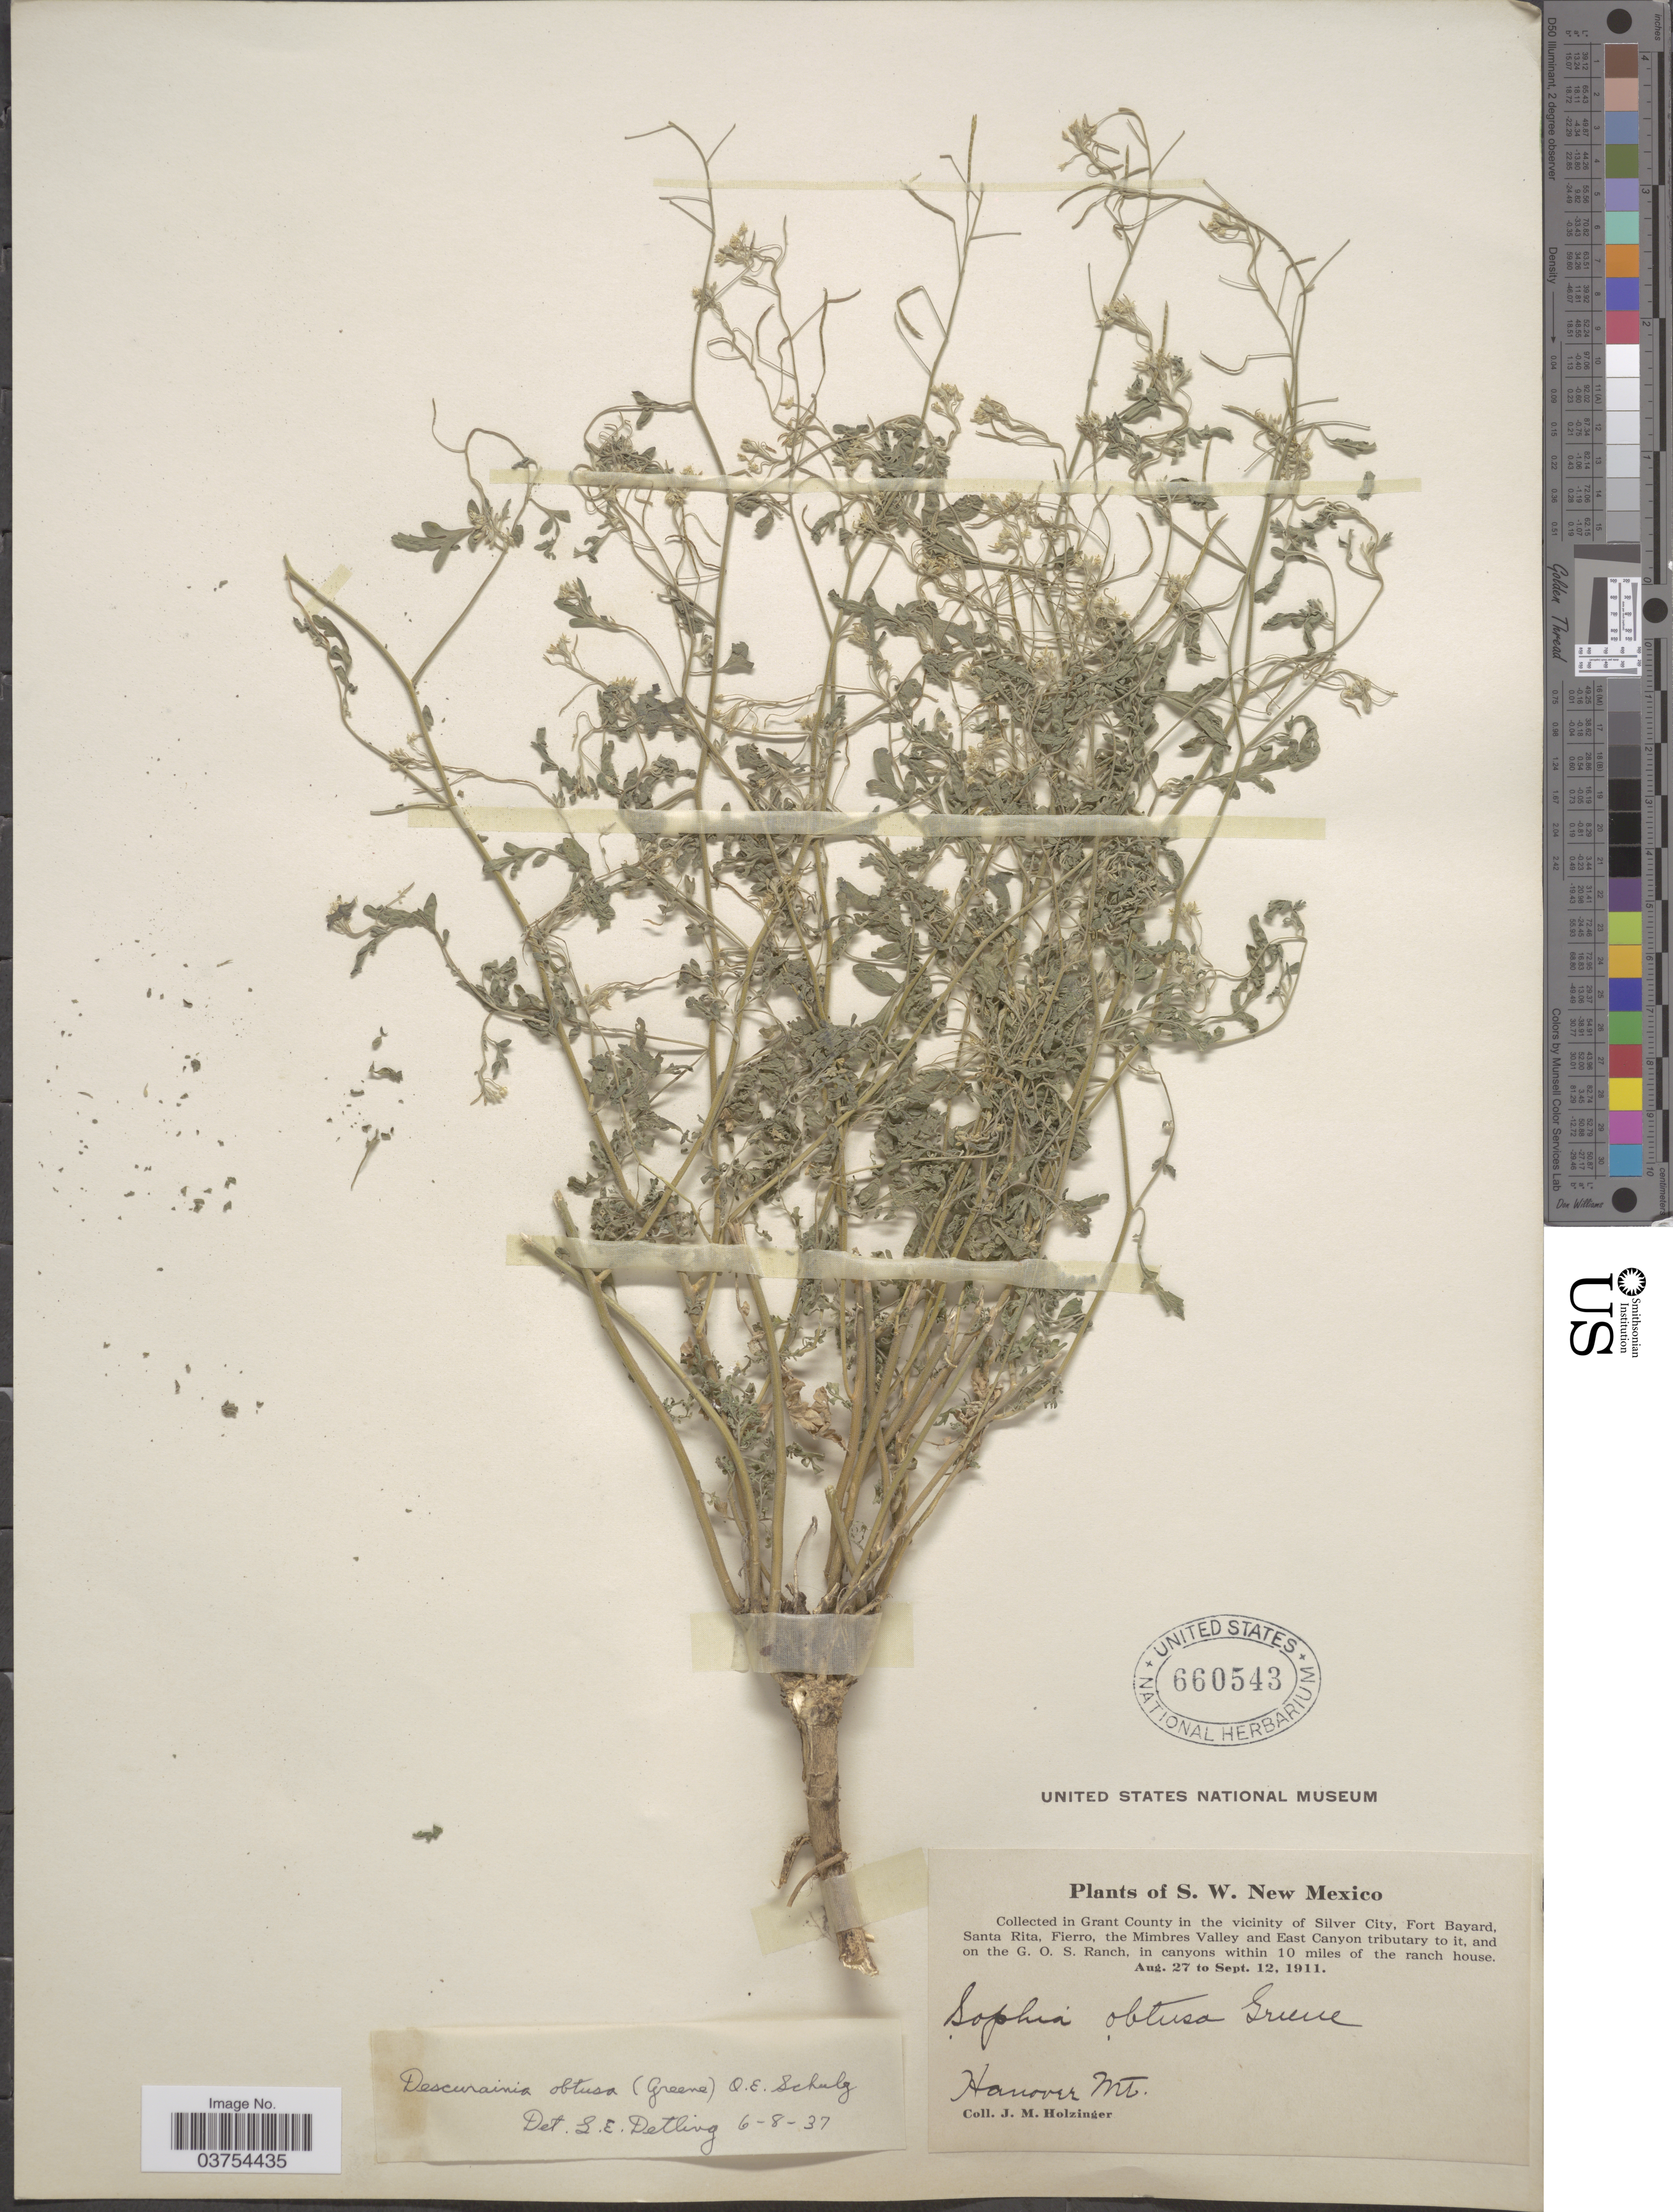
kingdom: Plantae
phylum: Tracheophyta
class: Magnoliopsida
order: Brassicales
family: Brassicaceae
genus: Descurainia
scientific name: Descurainia obtusa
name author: (Greene & C.A. Mey.) O.E. Schulz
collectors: J. M. Holzinger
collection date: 1911-08-27/1911-09-12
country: United States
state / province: New Mexico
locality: S.W. New Mexico. Grant County in the vicinity of Silver City, Fort Bayard, Santa Rita, Fierro, the Mimbres Valley and East Canyon tributary to it, and on the G.O.S. Ranch, in canyons within 10 miles of the ranch house. Hanover Mt.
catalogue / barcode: US 660543